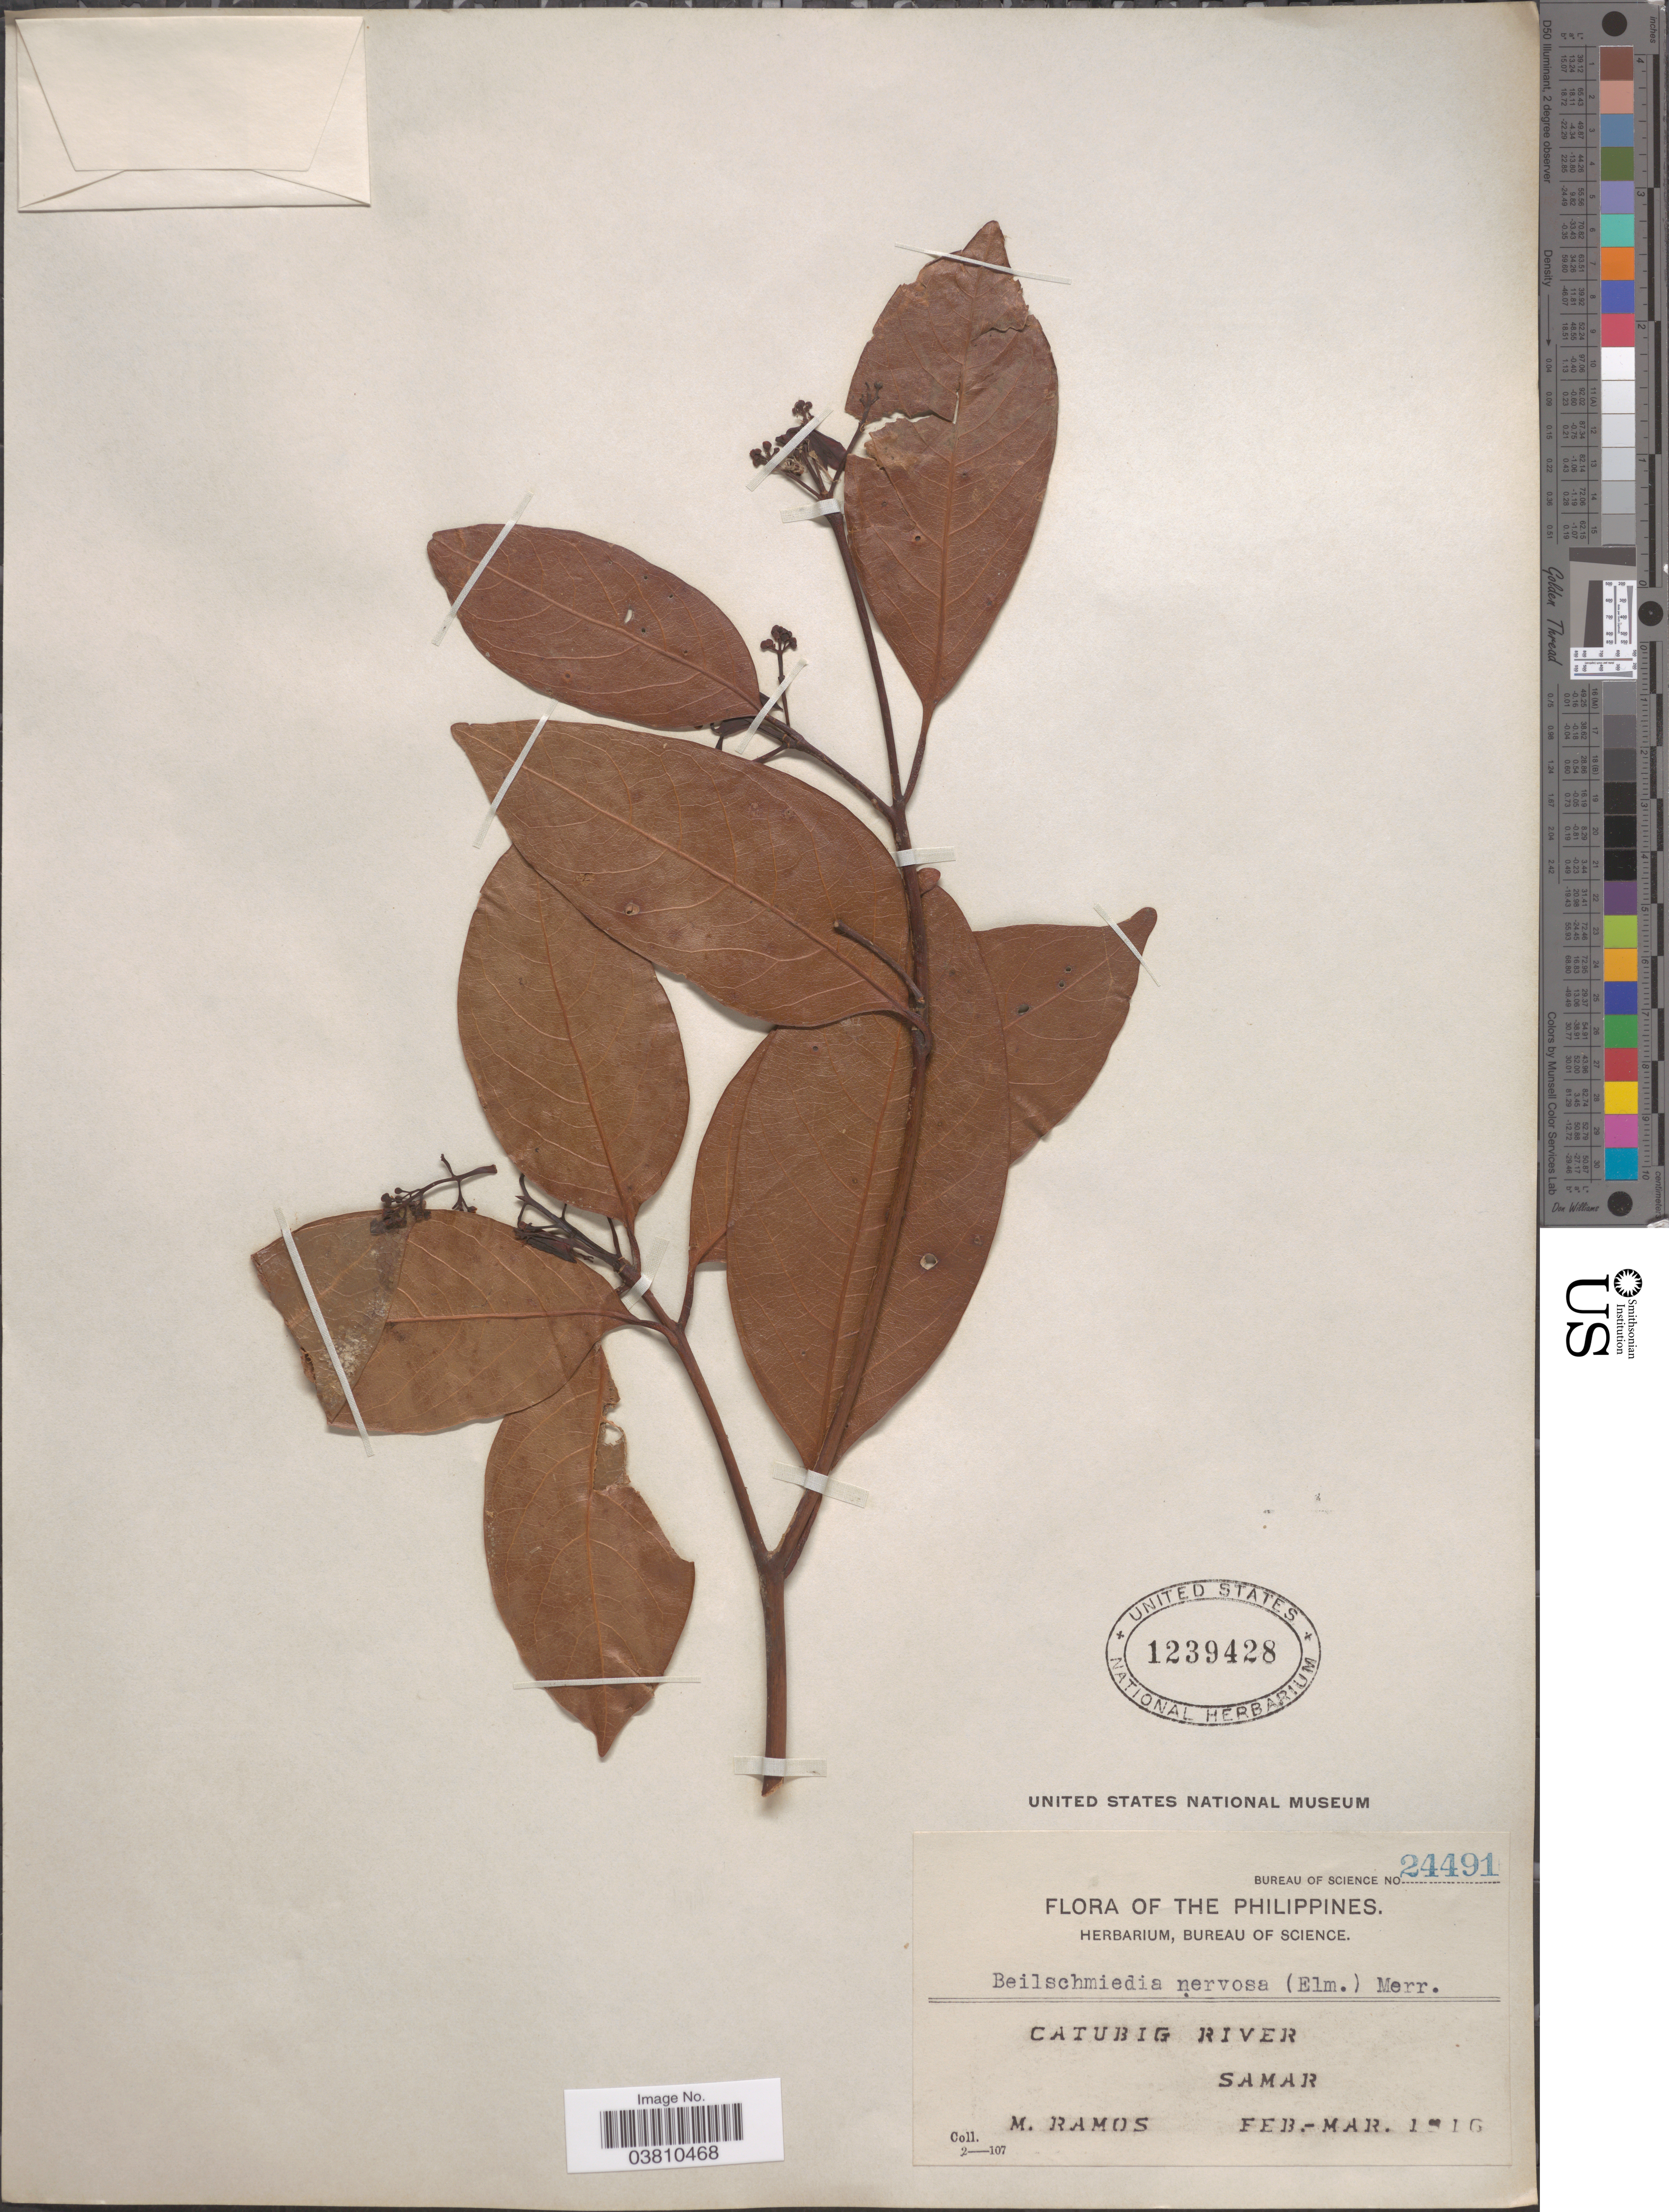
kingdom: Plantae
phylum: Tracheophyta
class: Magnoliopsida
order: Laurales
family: Lauraceae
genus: Beilschmiedia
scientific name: Beilschmiedia nervosa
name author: (Elmer) Merr.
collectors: M. Ramos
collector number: Bureau of Science 24491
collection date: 1916-02/1916-03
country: Philippines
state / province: Eastern Visayas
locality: Catubig River, Samar.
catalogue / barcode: US 1239428